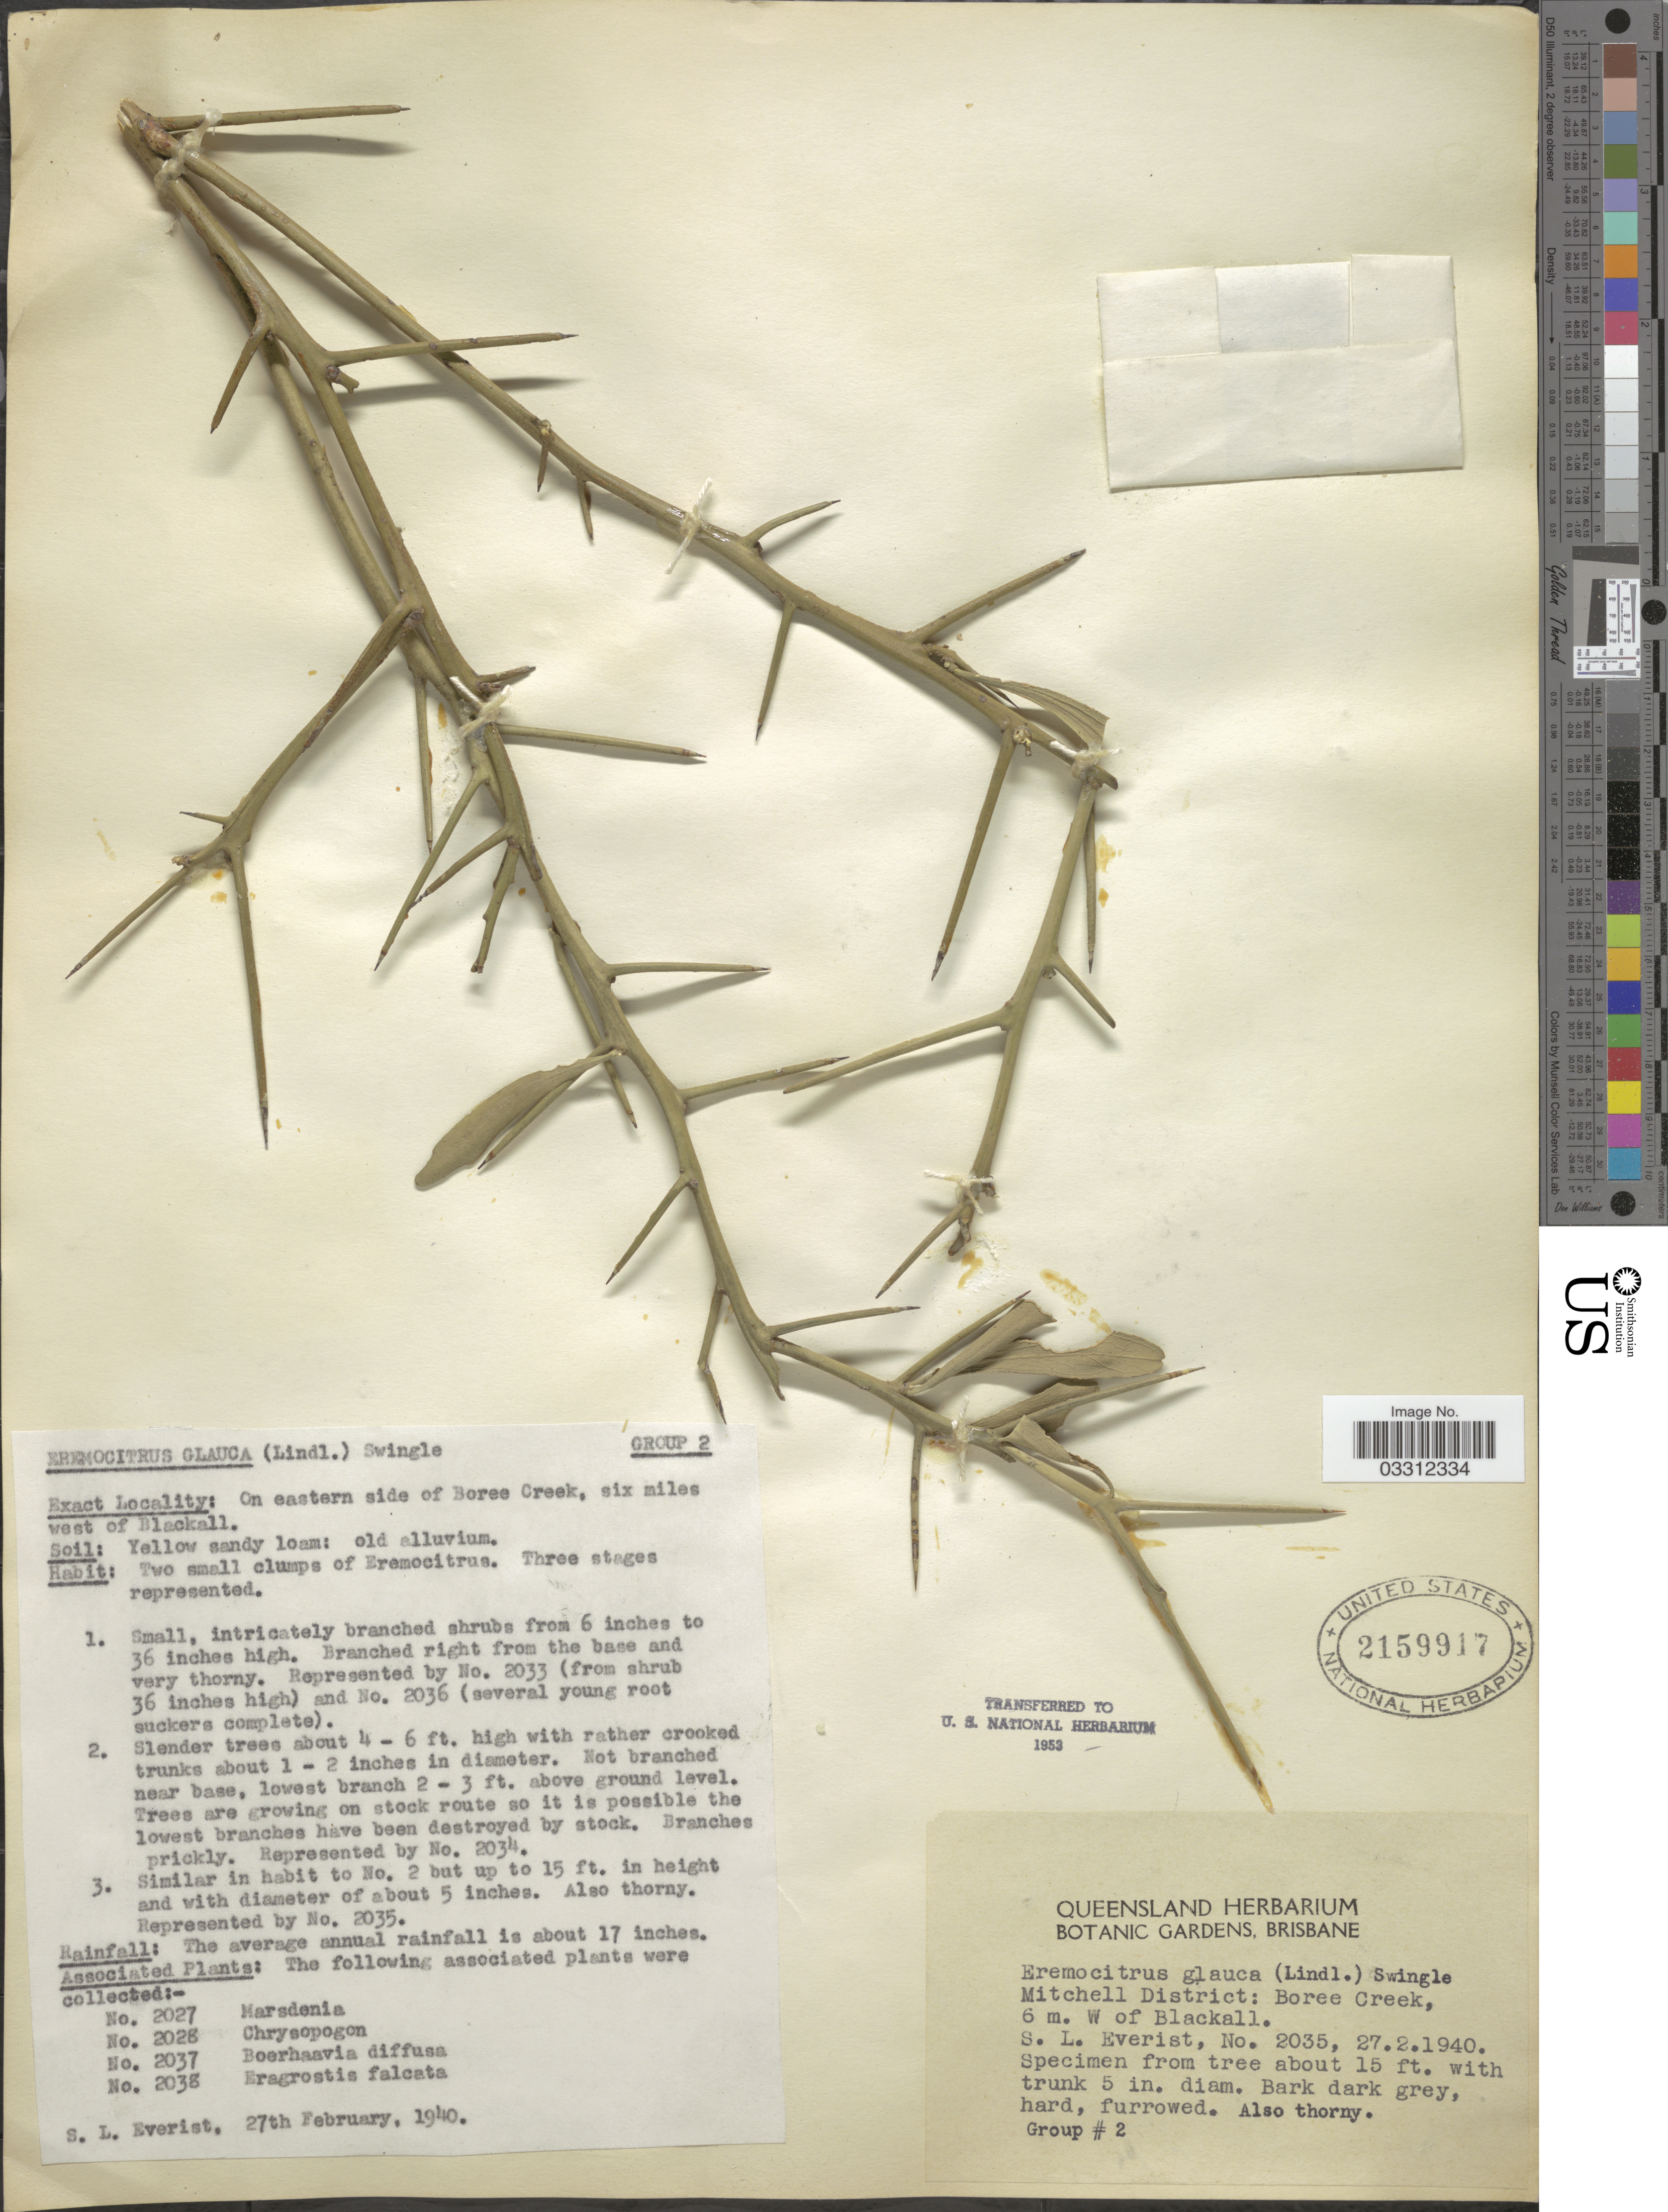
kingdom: Plantae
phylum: Tracheophyta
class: Magnoliopsida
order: Sapindales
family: Rutaceae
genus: Citrus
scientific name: Citrus glauca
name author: (Lindl.) Burkill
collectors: S. Everist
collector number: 2035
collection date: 1940-02-27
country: Australia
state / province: Queensland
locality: Mitchell District: On eastern side of Boree Creek, six miles west of Blackall.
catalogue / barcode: US 2159917